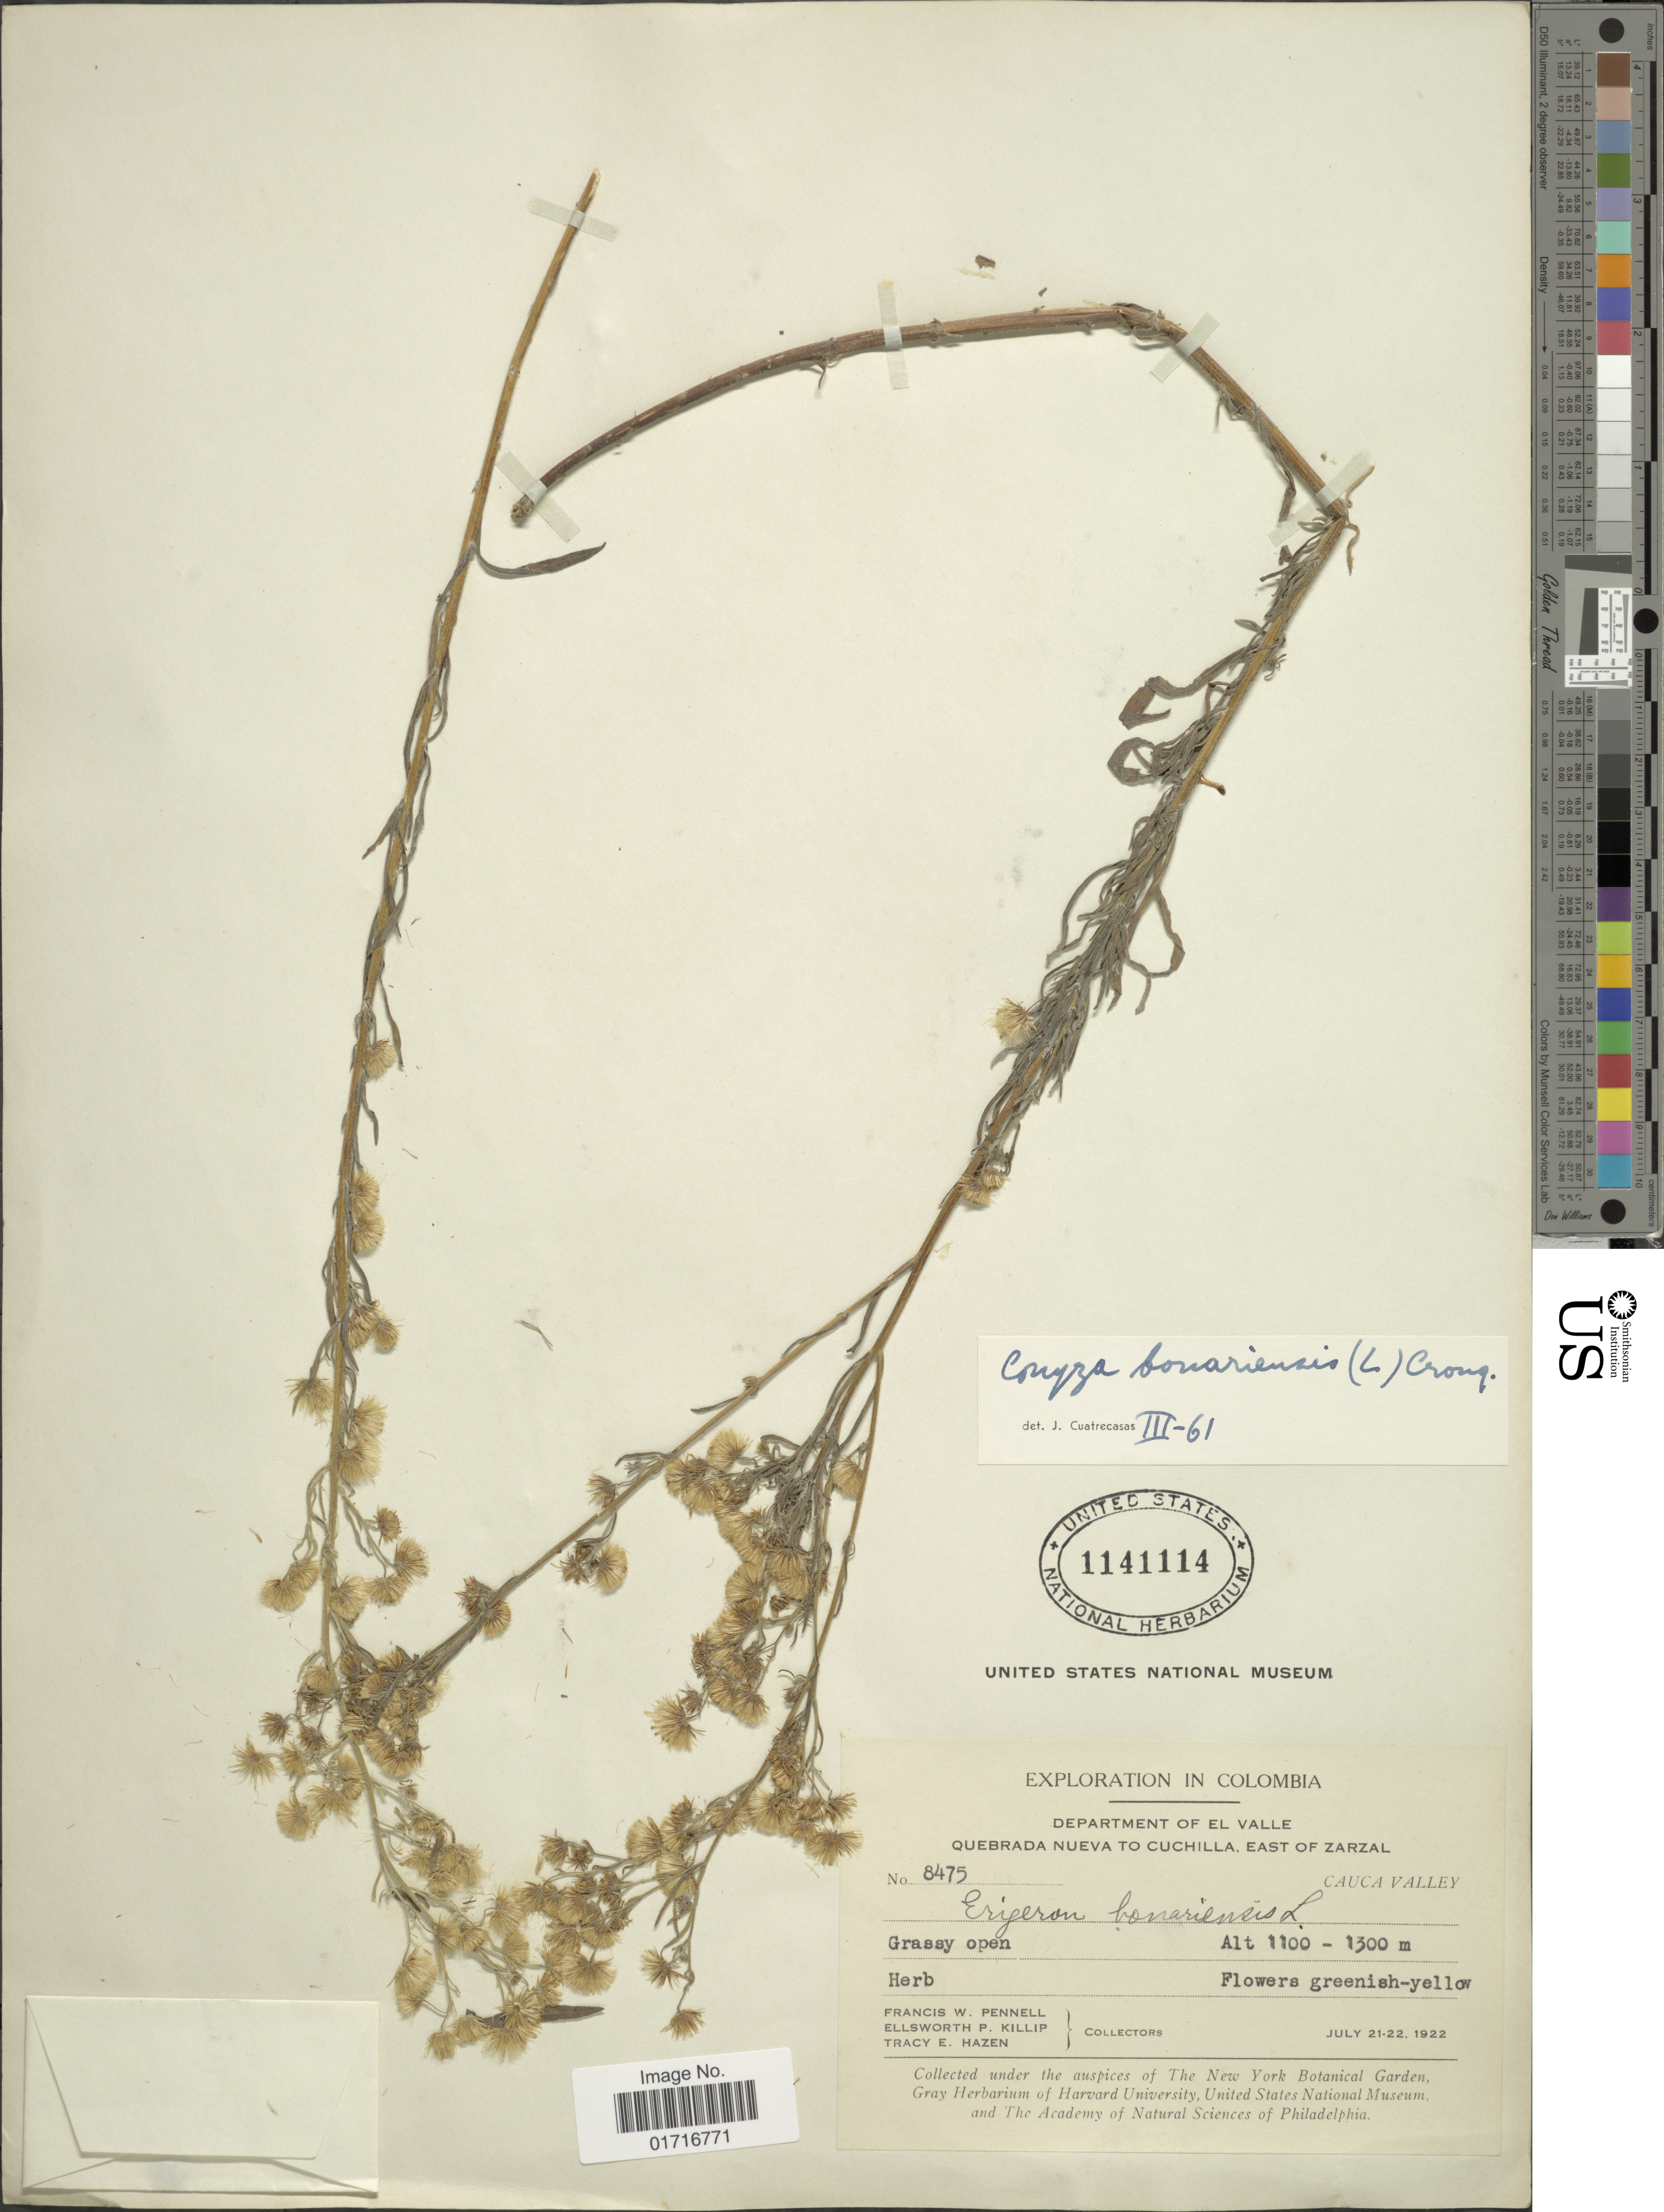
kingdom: Plantae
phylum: Tracheophyta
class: Magnoliopsida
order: Asterales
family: Asteraceae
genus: Conyza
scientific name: Conyza bonariensis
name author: (L.) Cronq.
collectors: F. W. Pennell, E. P. Killip & T. E. Hazen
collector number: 8475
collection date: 1922-07-21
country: Colombia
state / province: Cauca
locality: Department of El Valle. Quebrada Nueva to Cuchilla, East of Zarzal, Cauca Valley.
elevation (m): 1100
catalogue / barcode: US 1141114